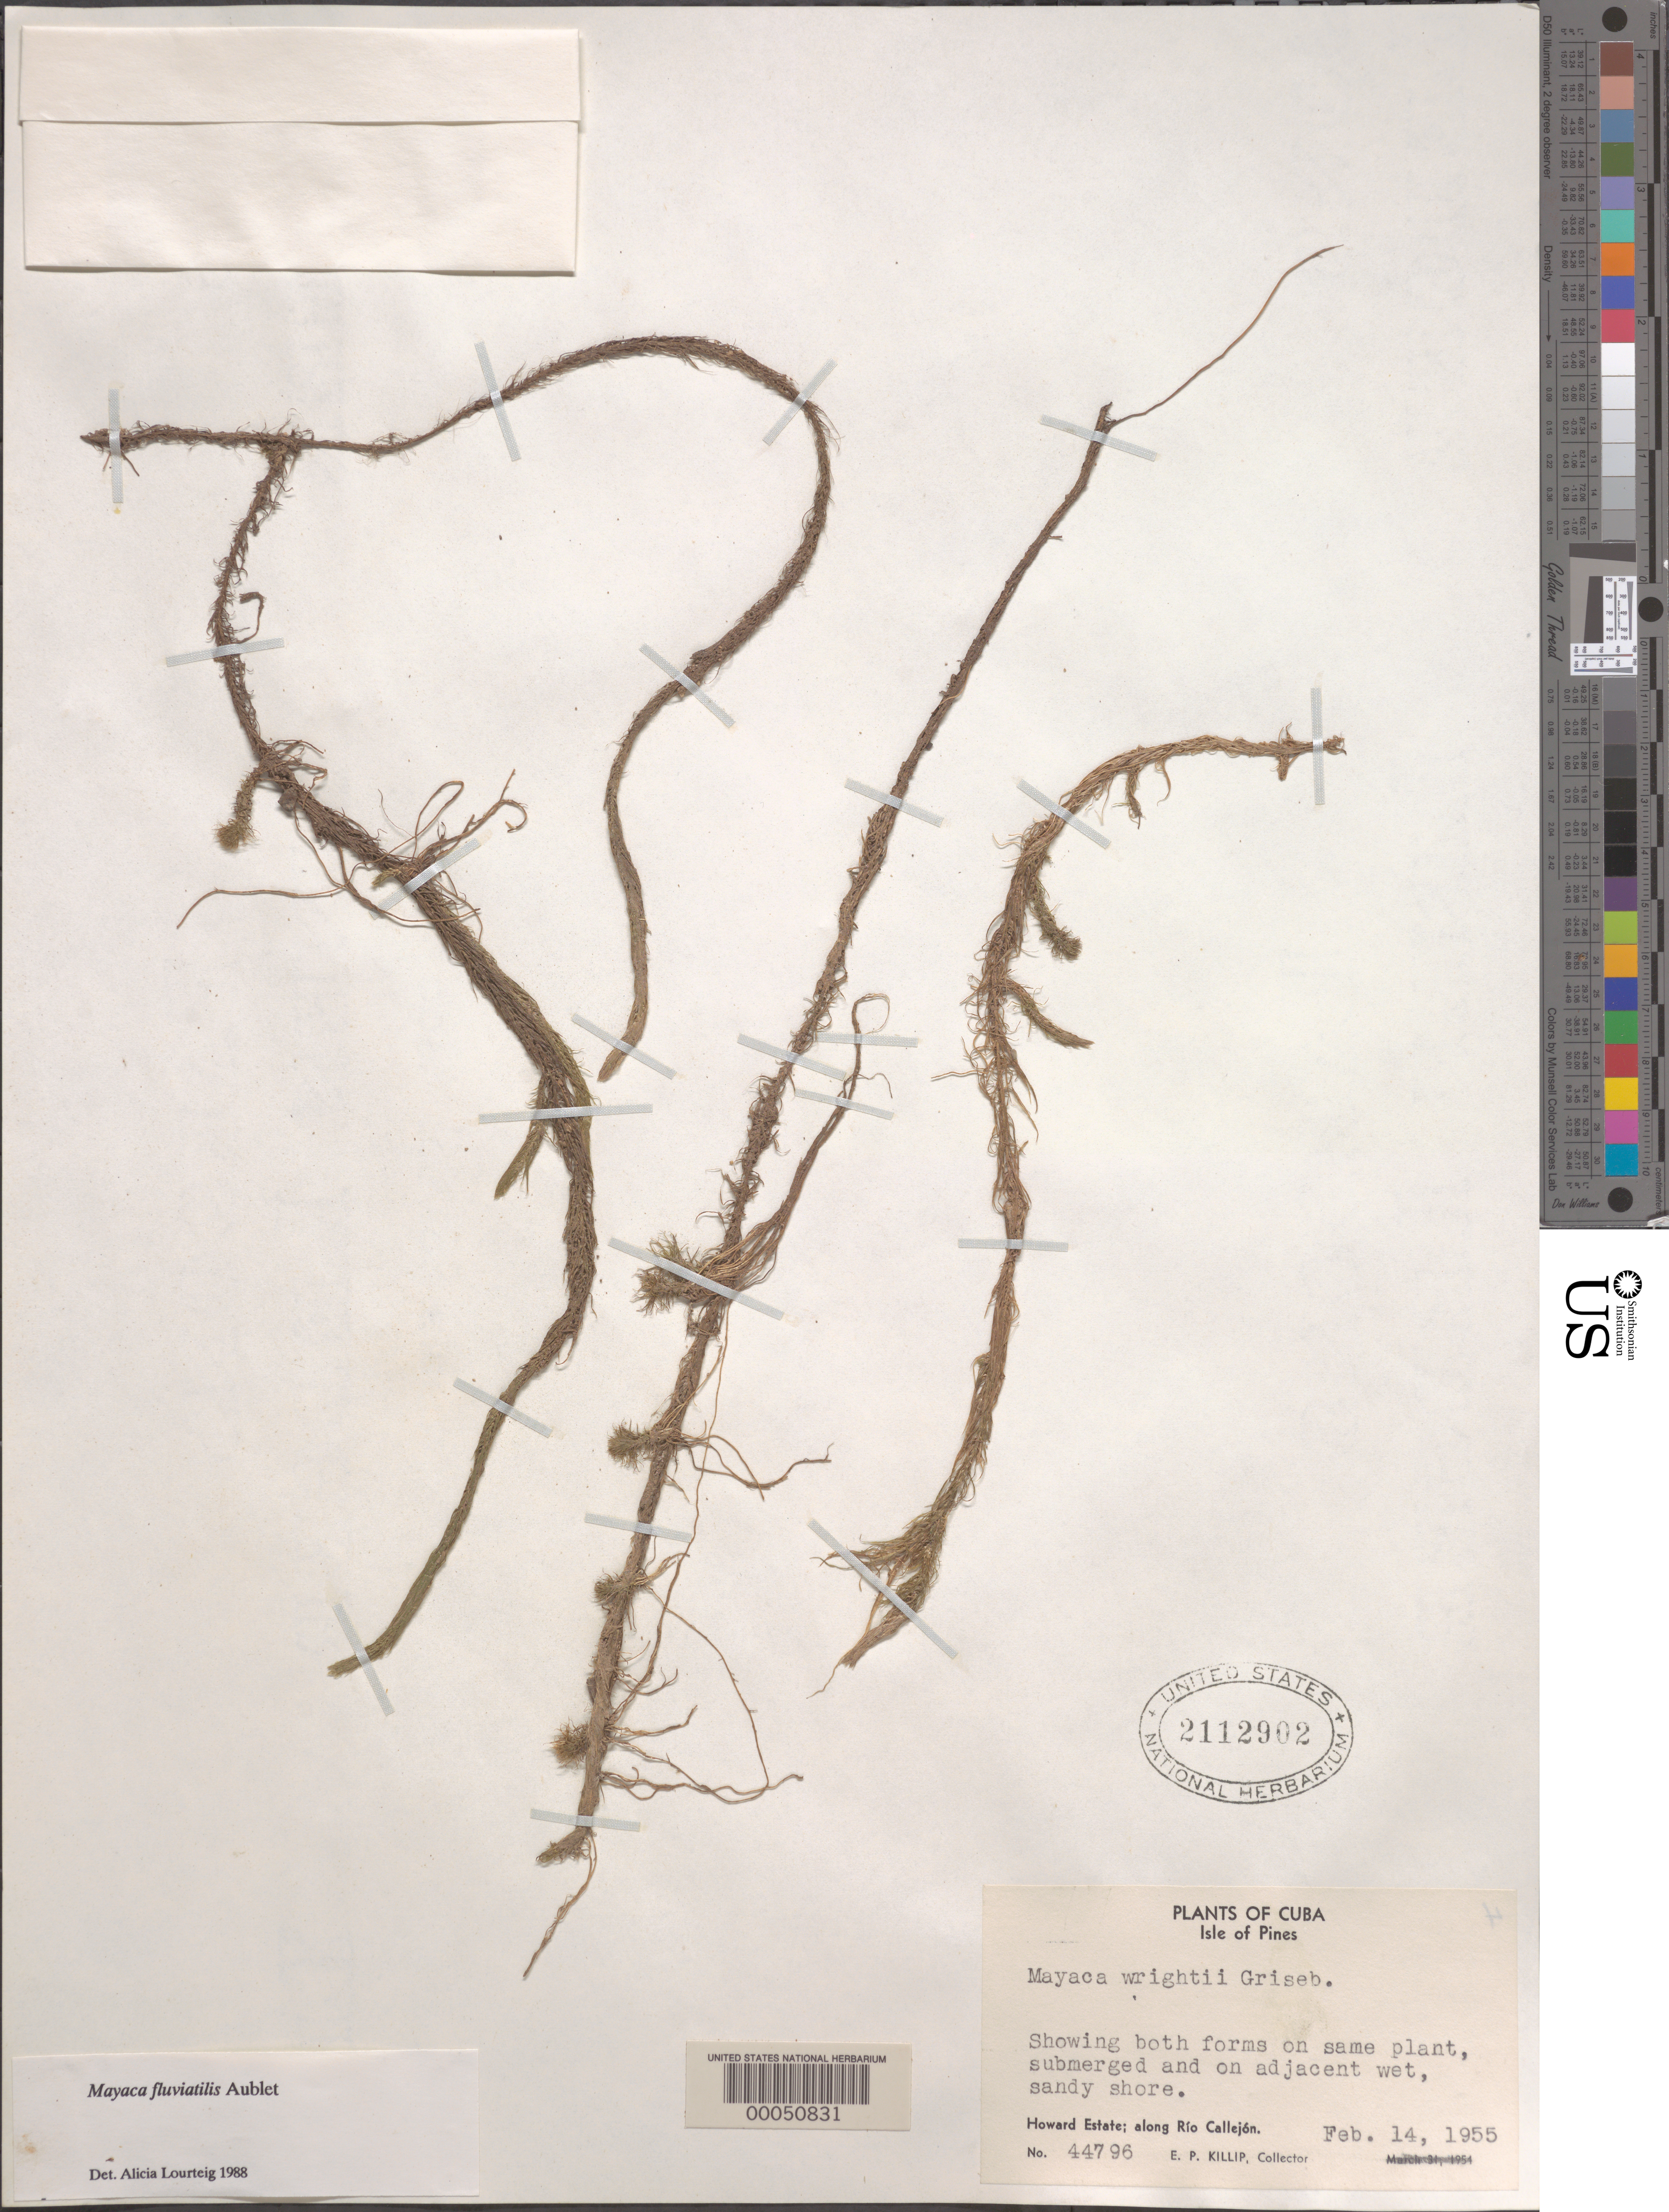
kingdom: Plantae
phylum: Tracheophyta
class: Liliopsida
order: Poales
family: Mayacaceae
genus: Mayaca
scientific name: Mayaca fluviatilis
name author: Aubl.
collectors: E. P. Killip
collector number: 43796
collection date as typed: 14 Feb 1955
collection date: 1955-02-14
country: Cuba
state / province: Isla de La Juventud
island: Isla de La Juventud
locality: Isle of pines. [province originally recorded as la habana.]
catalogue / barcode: US 2112902